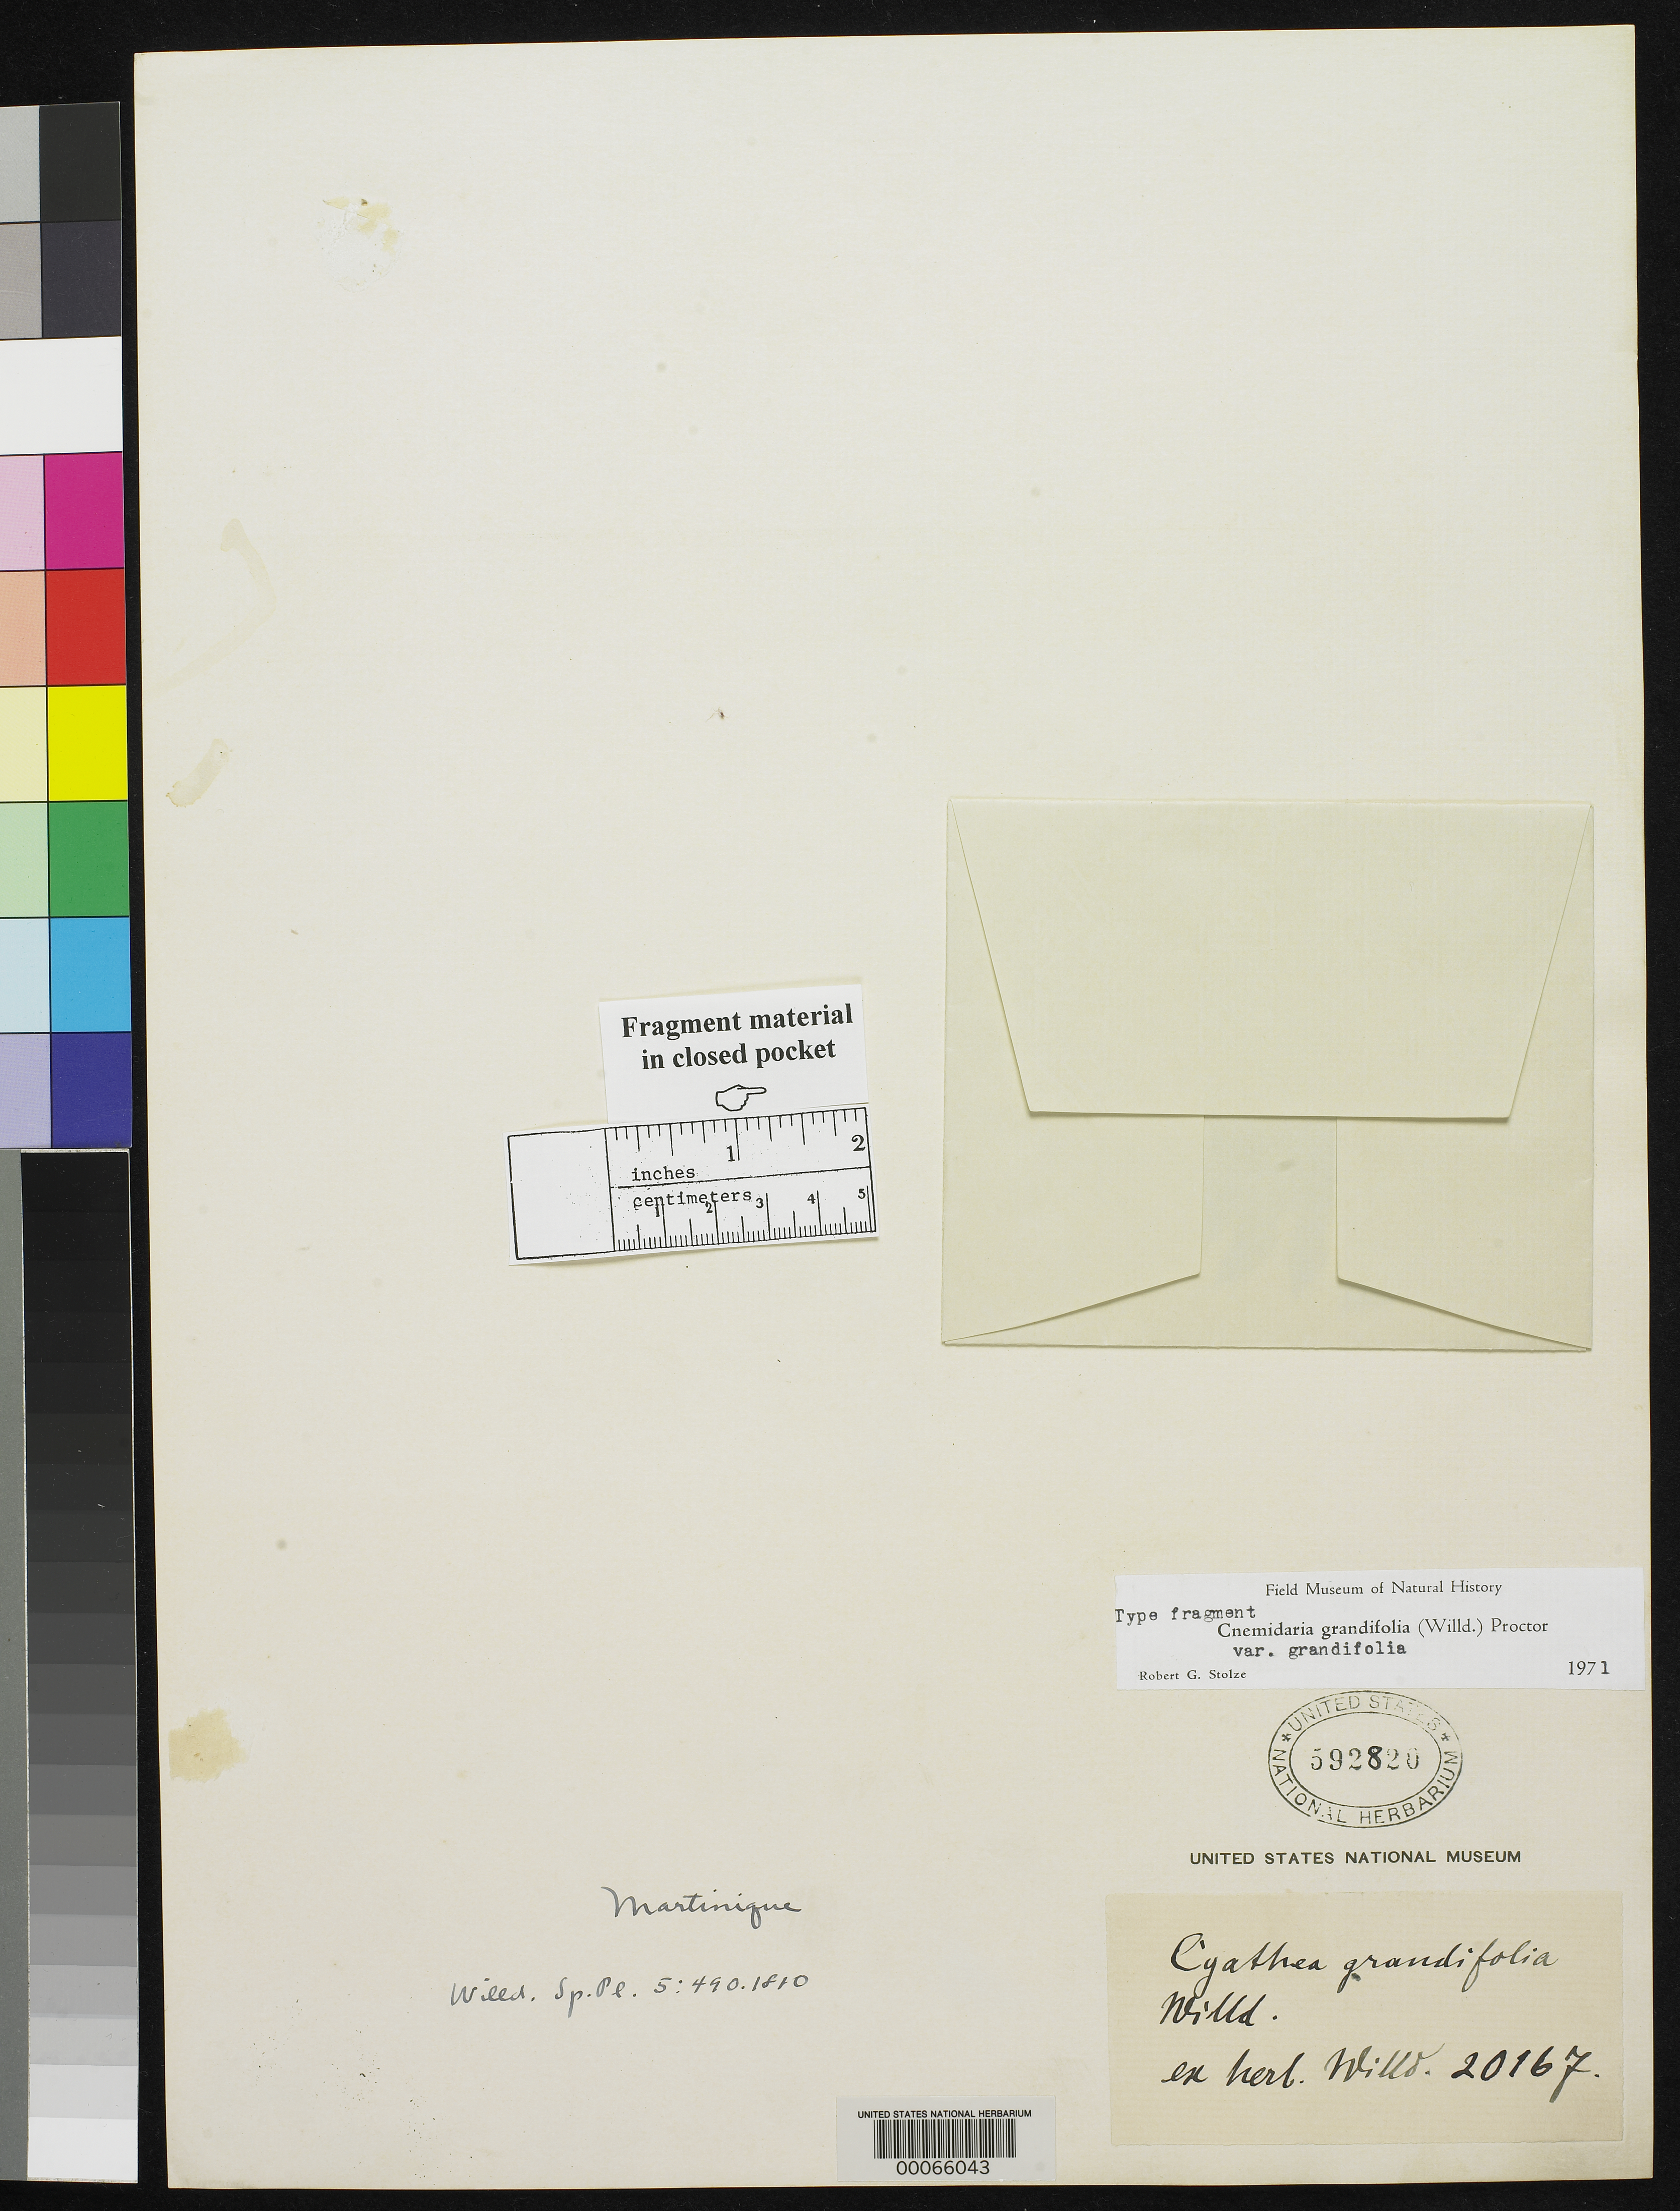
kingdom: Plantae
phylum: Tracheophyta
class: Polypodiopsida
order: Cyatheales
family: Cyatheaceae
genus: Cyathea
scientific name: Cyathea grandifolia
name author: Willd.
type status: Type Fragment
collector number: ex Herb. Willd. 20167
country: Martinique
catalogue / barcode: US 592820